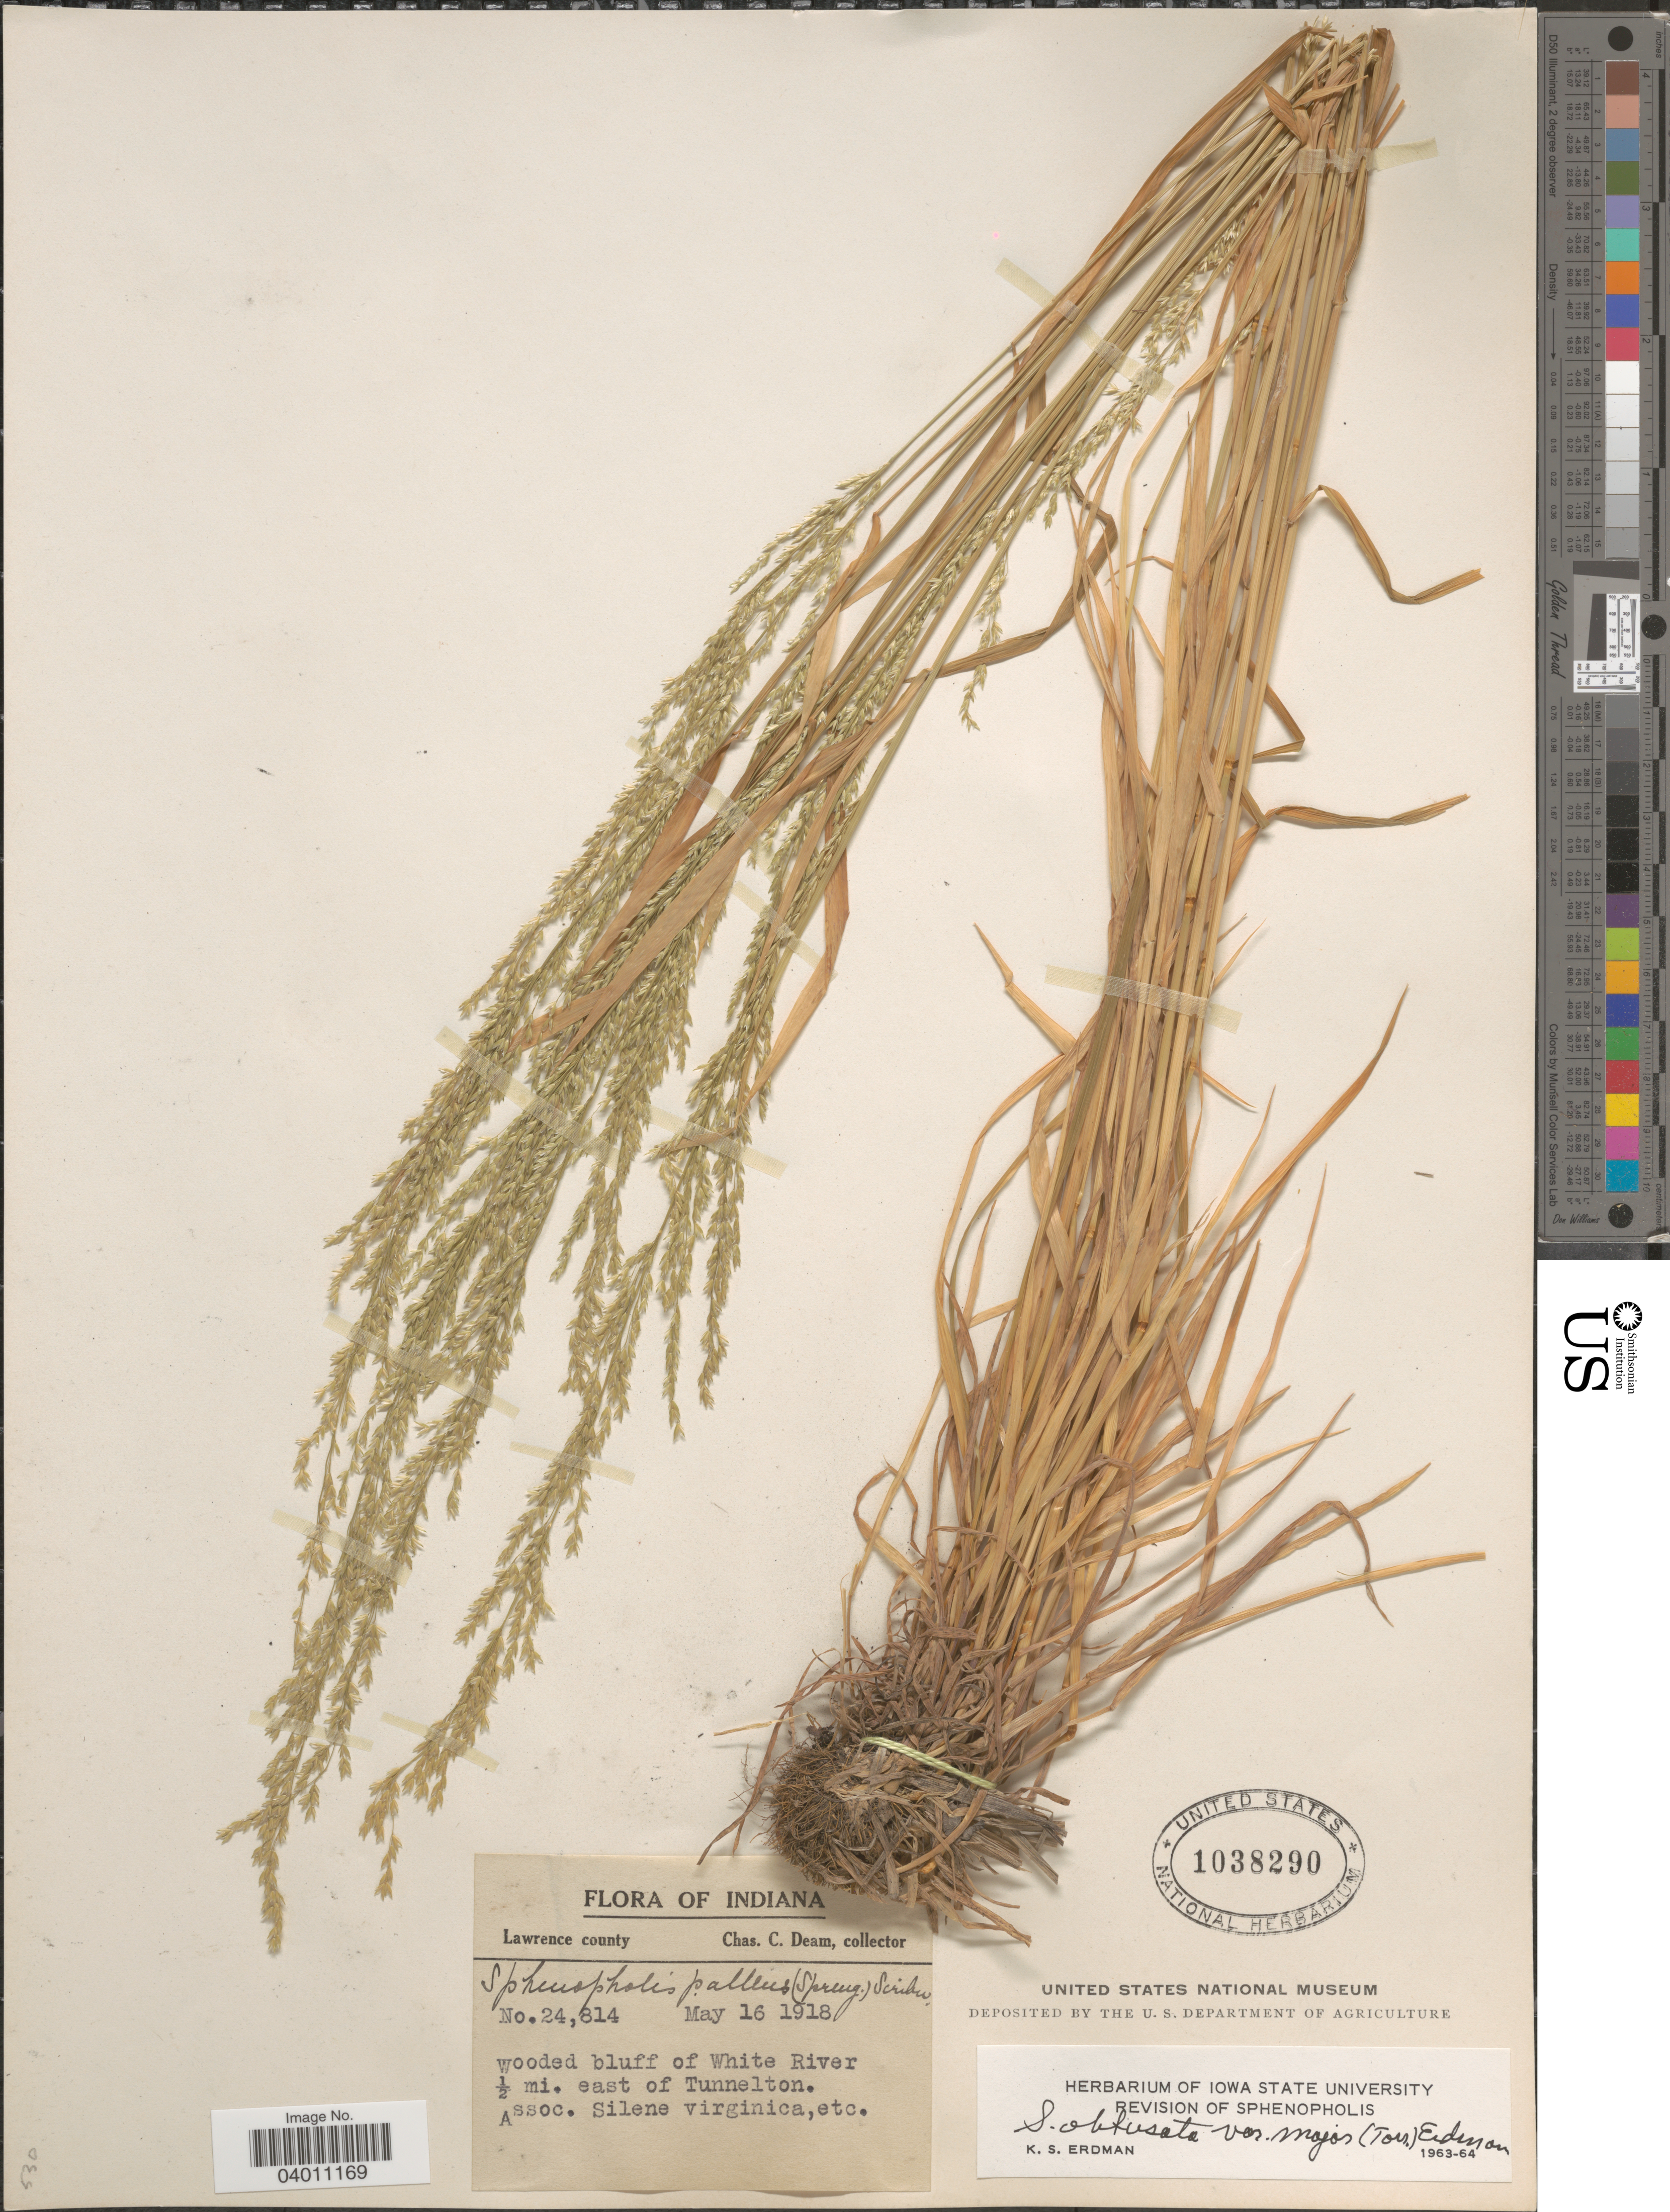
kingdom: Plantae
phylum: Tracheophyta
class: Liliopsida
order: Poales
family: Poaceae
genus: Sphenopholis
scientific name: Sphenopholis intermedia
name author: (Rydb.) Rydb.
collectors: C. C. Deam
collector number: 24814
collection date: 1918-05-16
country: United States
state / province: Indiana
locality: Lawrence county. Bluff of White River ½ mi. east of Tunnelton.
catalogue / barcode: US 1038290